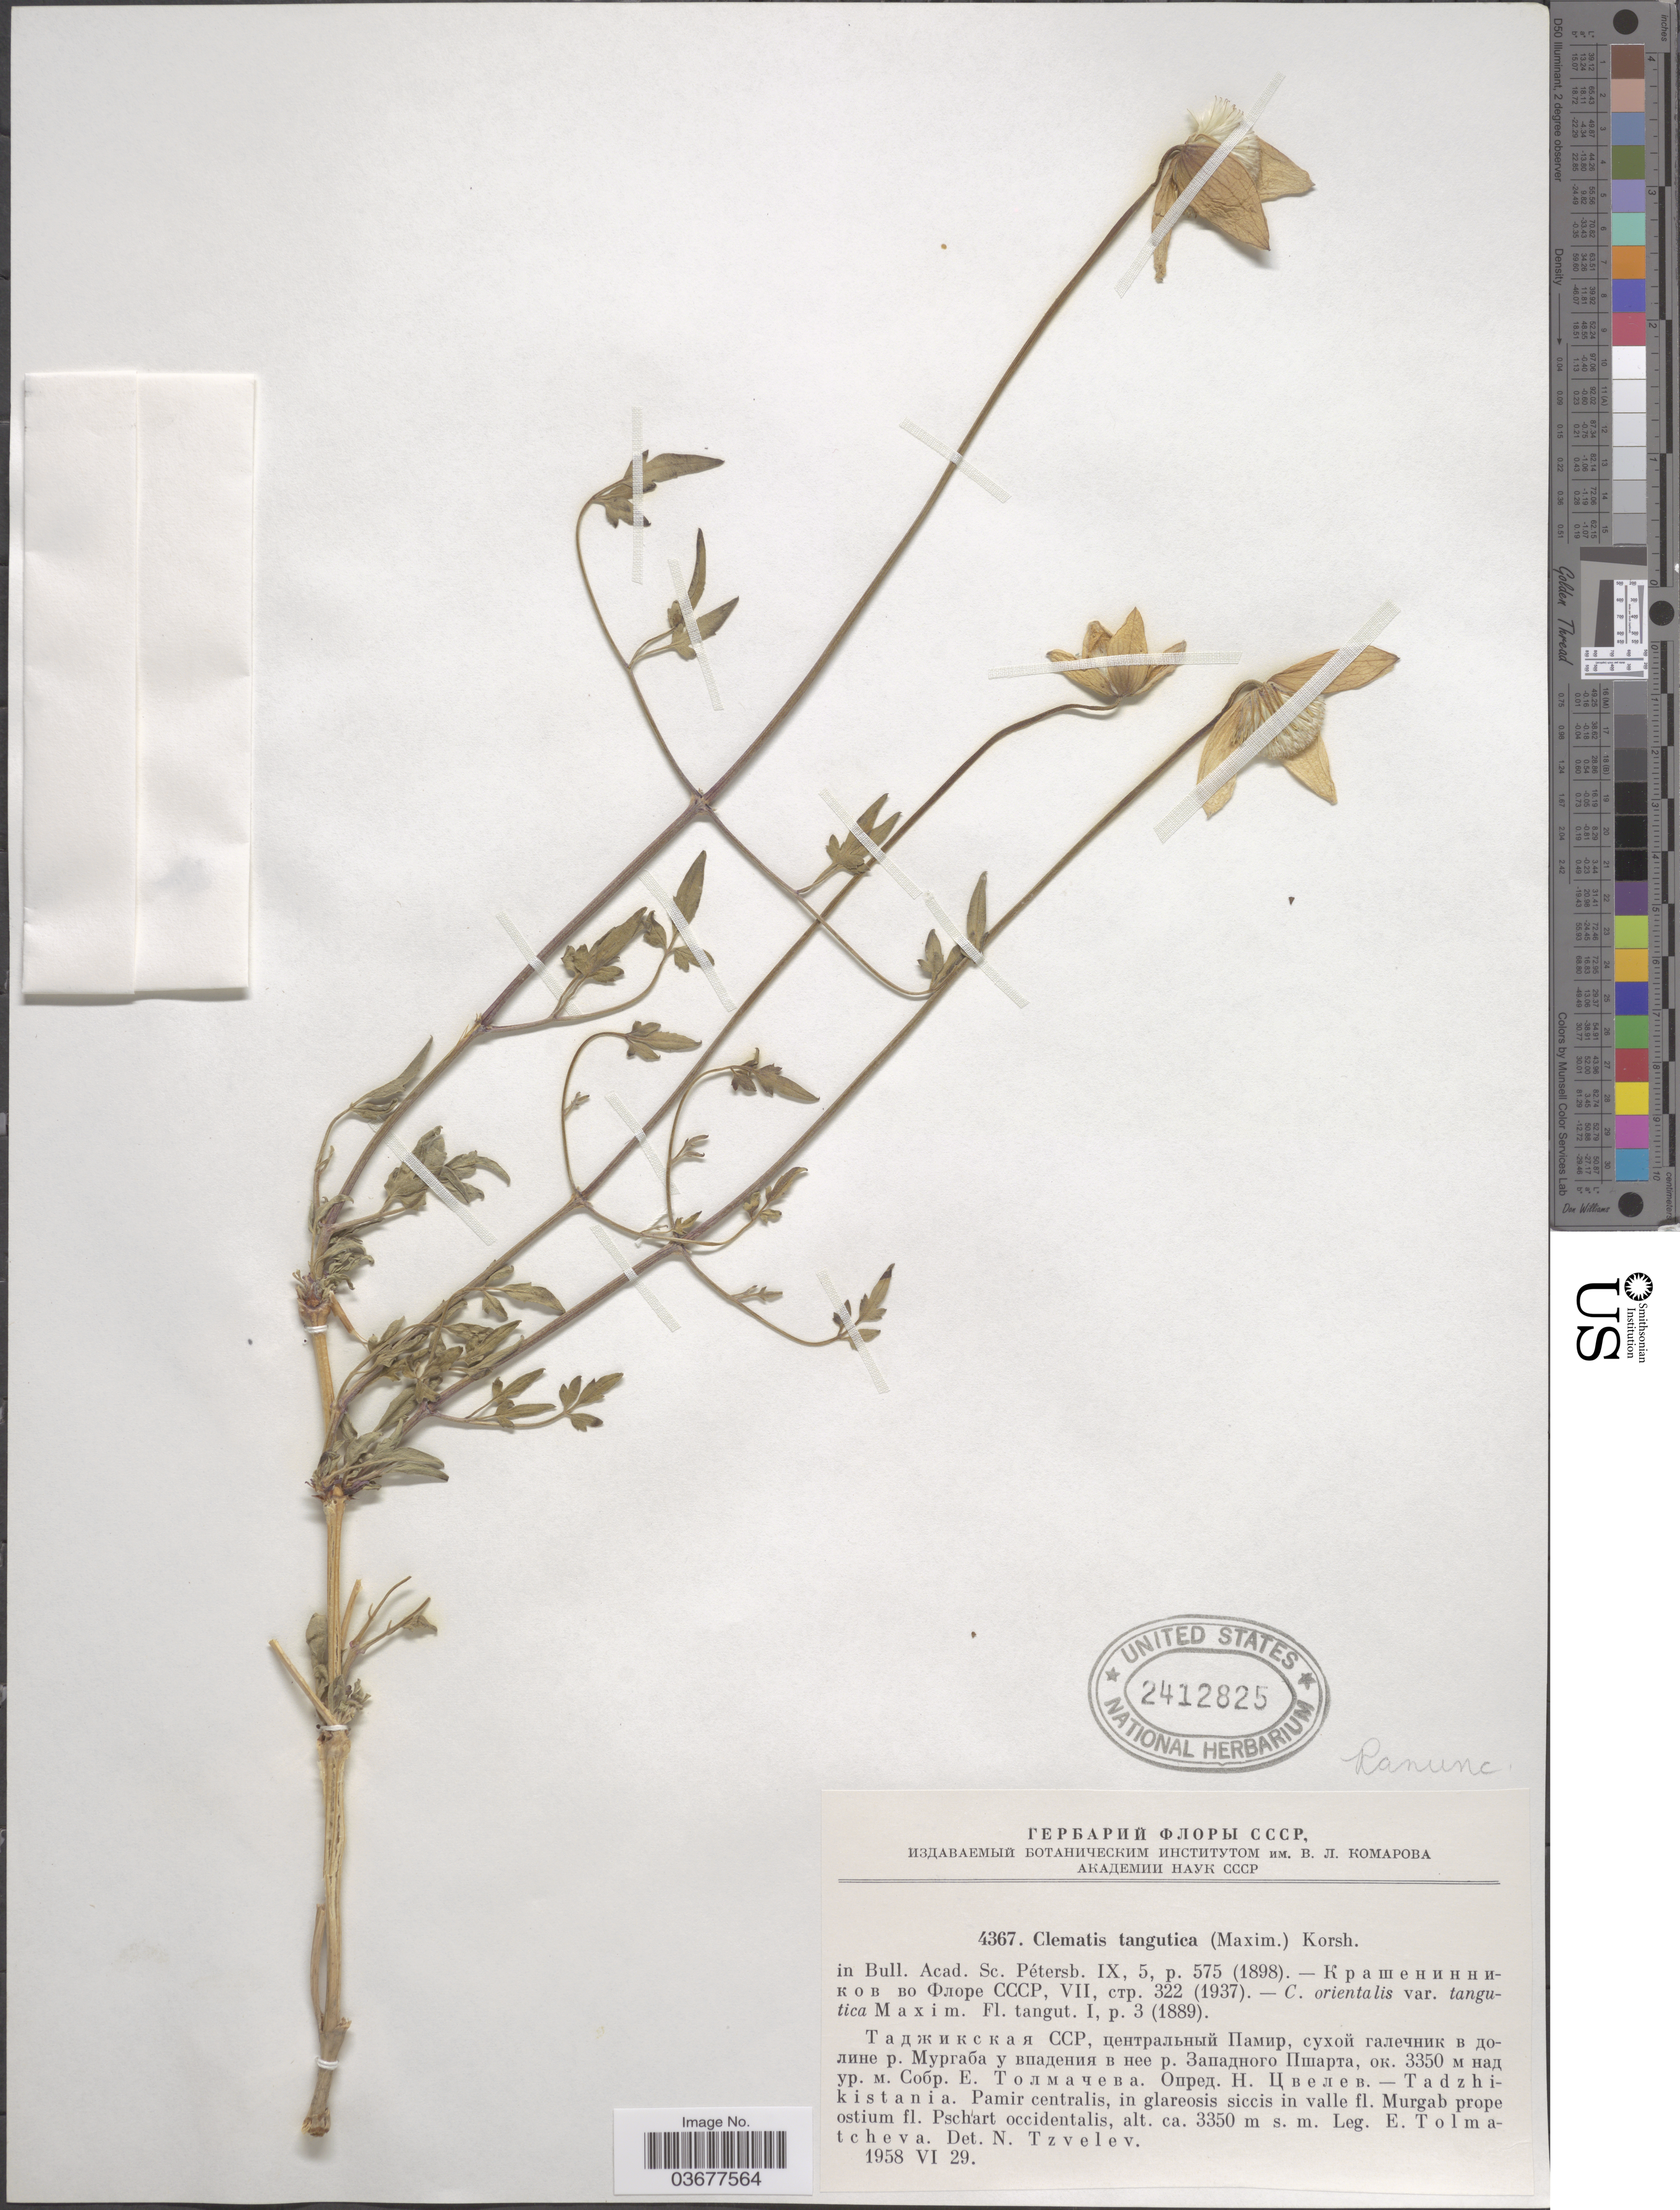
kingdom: Plantae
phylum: Tracheophyta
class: Magnoliopsida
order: Ranunculales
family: Ranunculaceae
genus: Clematis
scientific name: Clematis tangutica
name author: (Maxim.) Korsh.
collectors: E. Tolmatcheva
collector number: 4367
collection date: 1958-06-20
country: Tajikistan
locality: Tadzhikistania. Pamir centralis, in glareosis siccis in valle fl. Murgab prope ostium fl. Pschart occidentalis.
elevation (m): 3350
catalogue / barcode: US 2412825